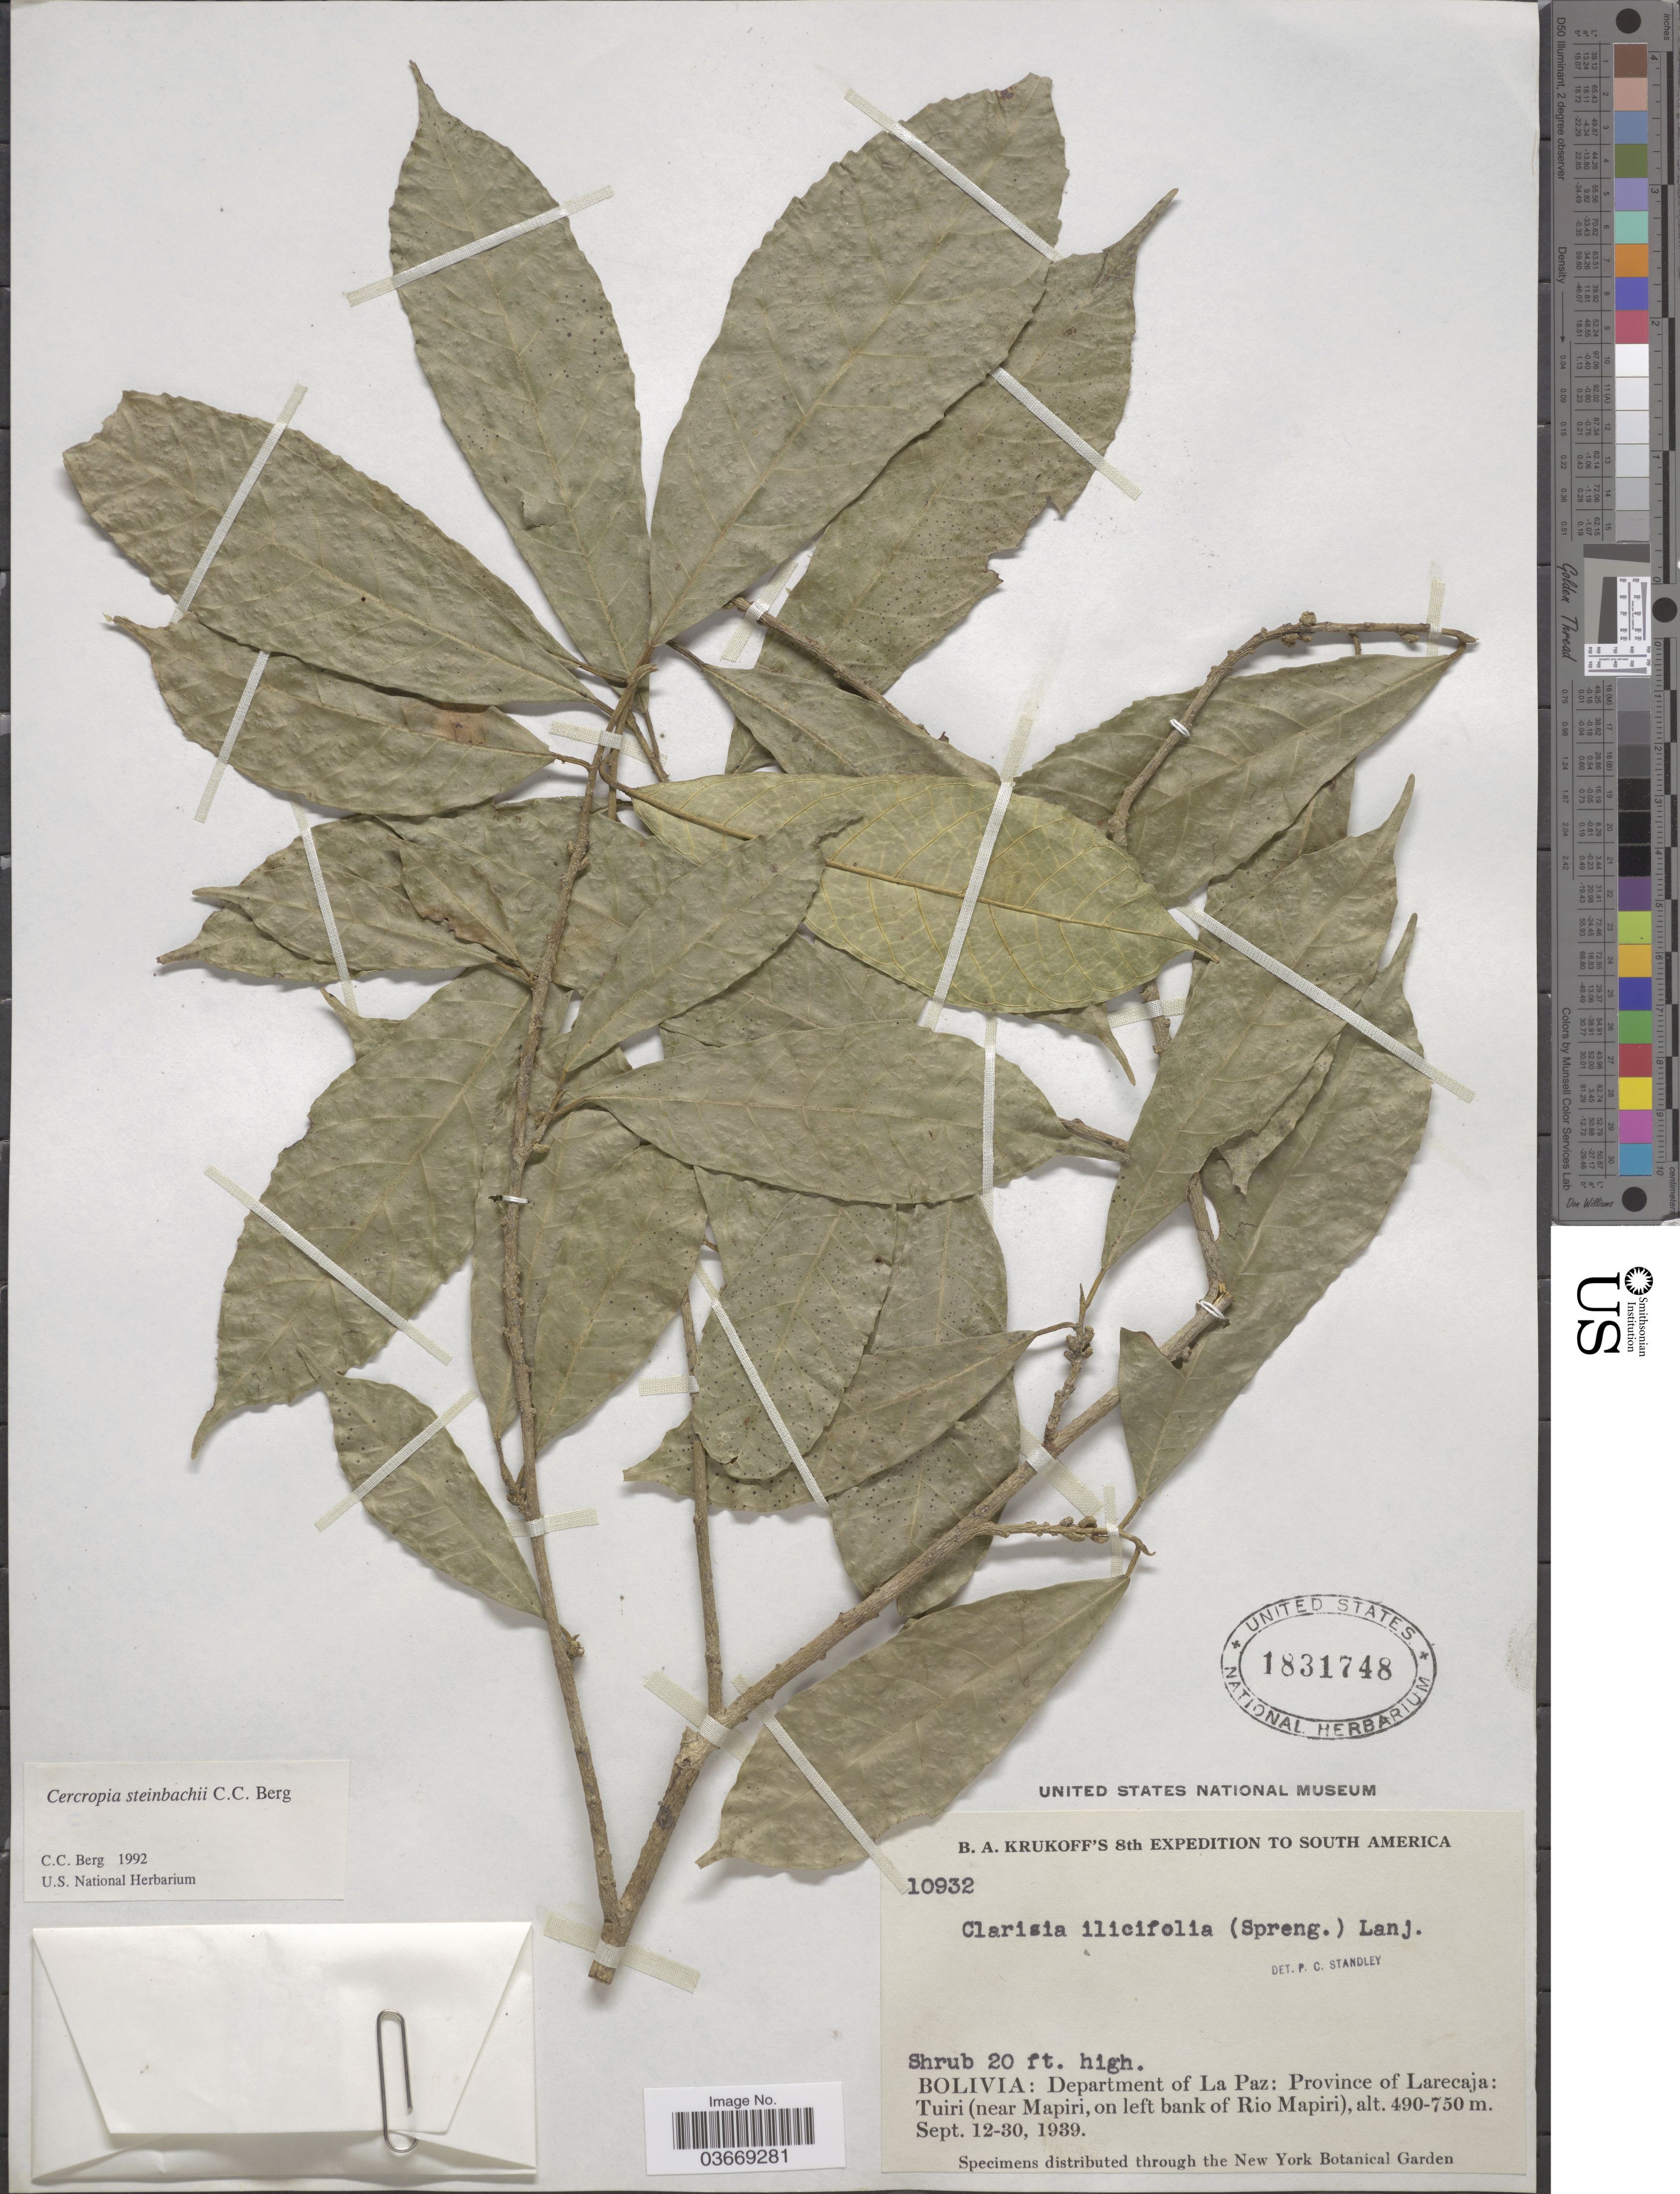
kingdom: Plantae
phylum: Tracheophyta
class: Magnoliopsida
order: Rosales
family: Moraceae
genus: Sorocea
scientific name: Sorocea steinbachii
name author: C.C. Berg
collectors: B. A. Krukoff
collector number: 10932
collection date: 1939-09-12/1939-09-30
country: Bolivia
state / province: La Paz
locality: Department of La Paz: Province of Larecaja: Tuiri (near Mapiri, on left bank of Rio Mapiri).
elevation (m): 490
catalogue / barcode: US 1831748